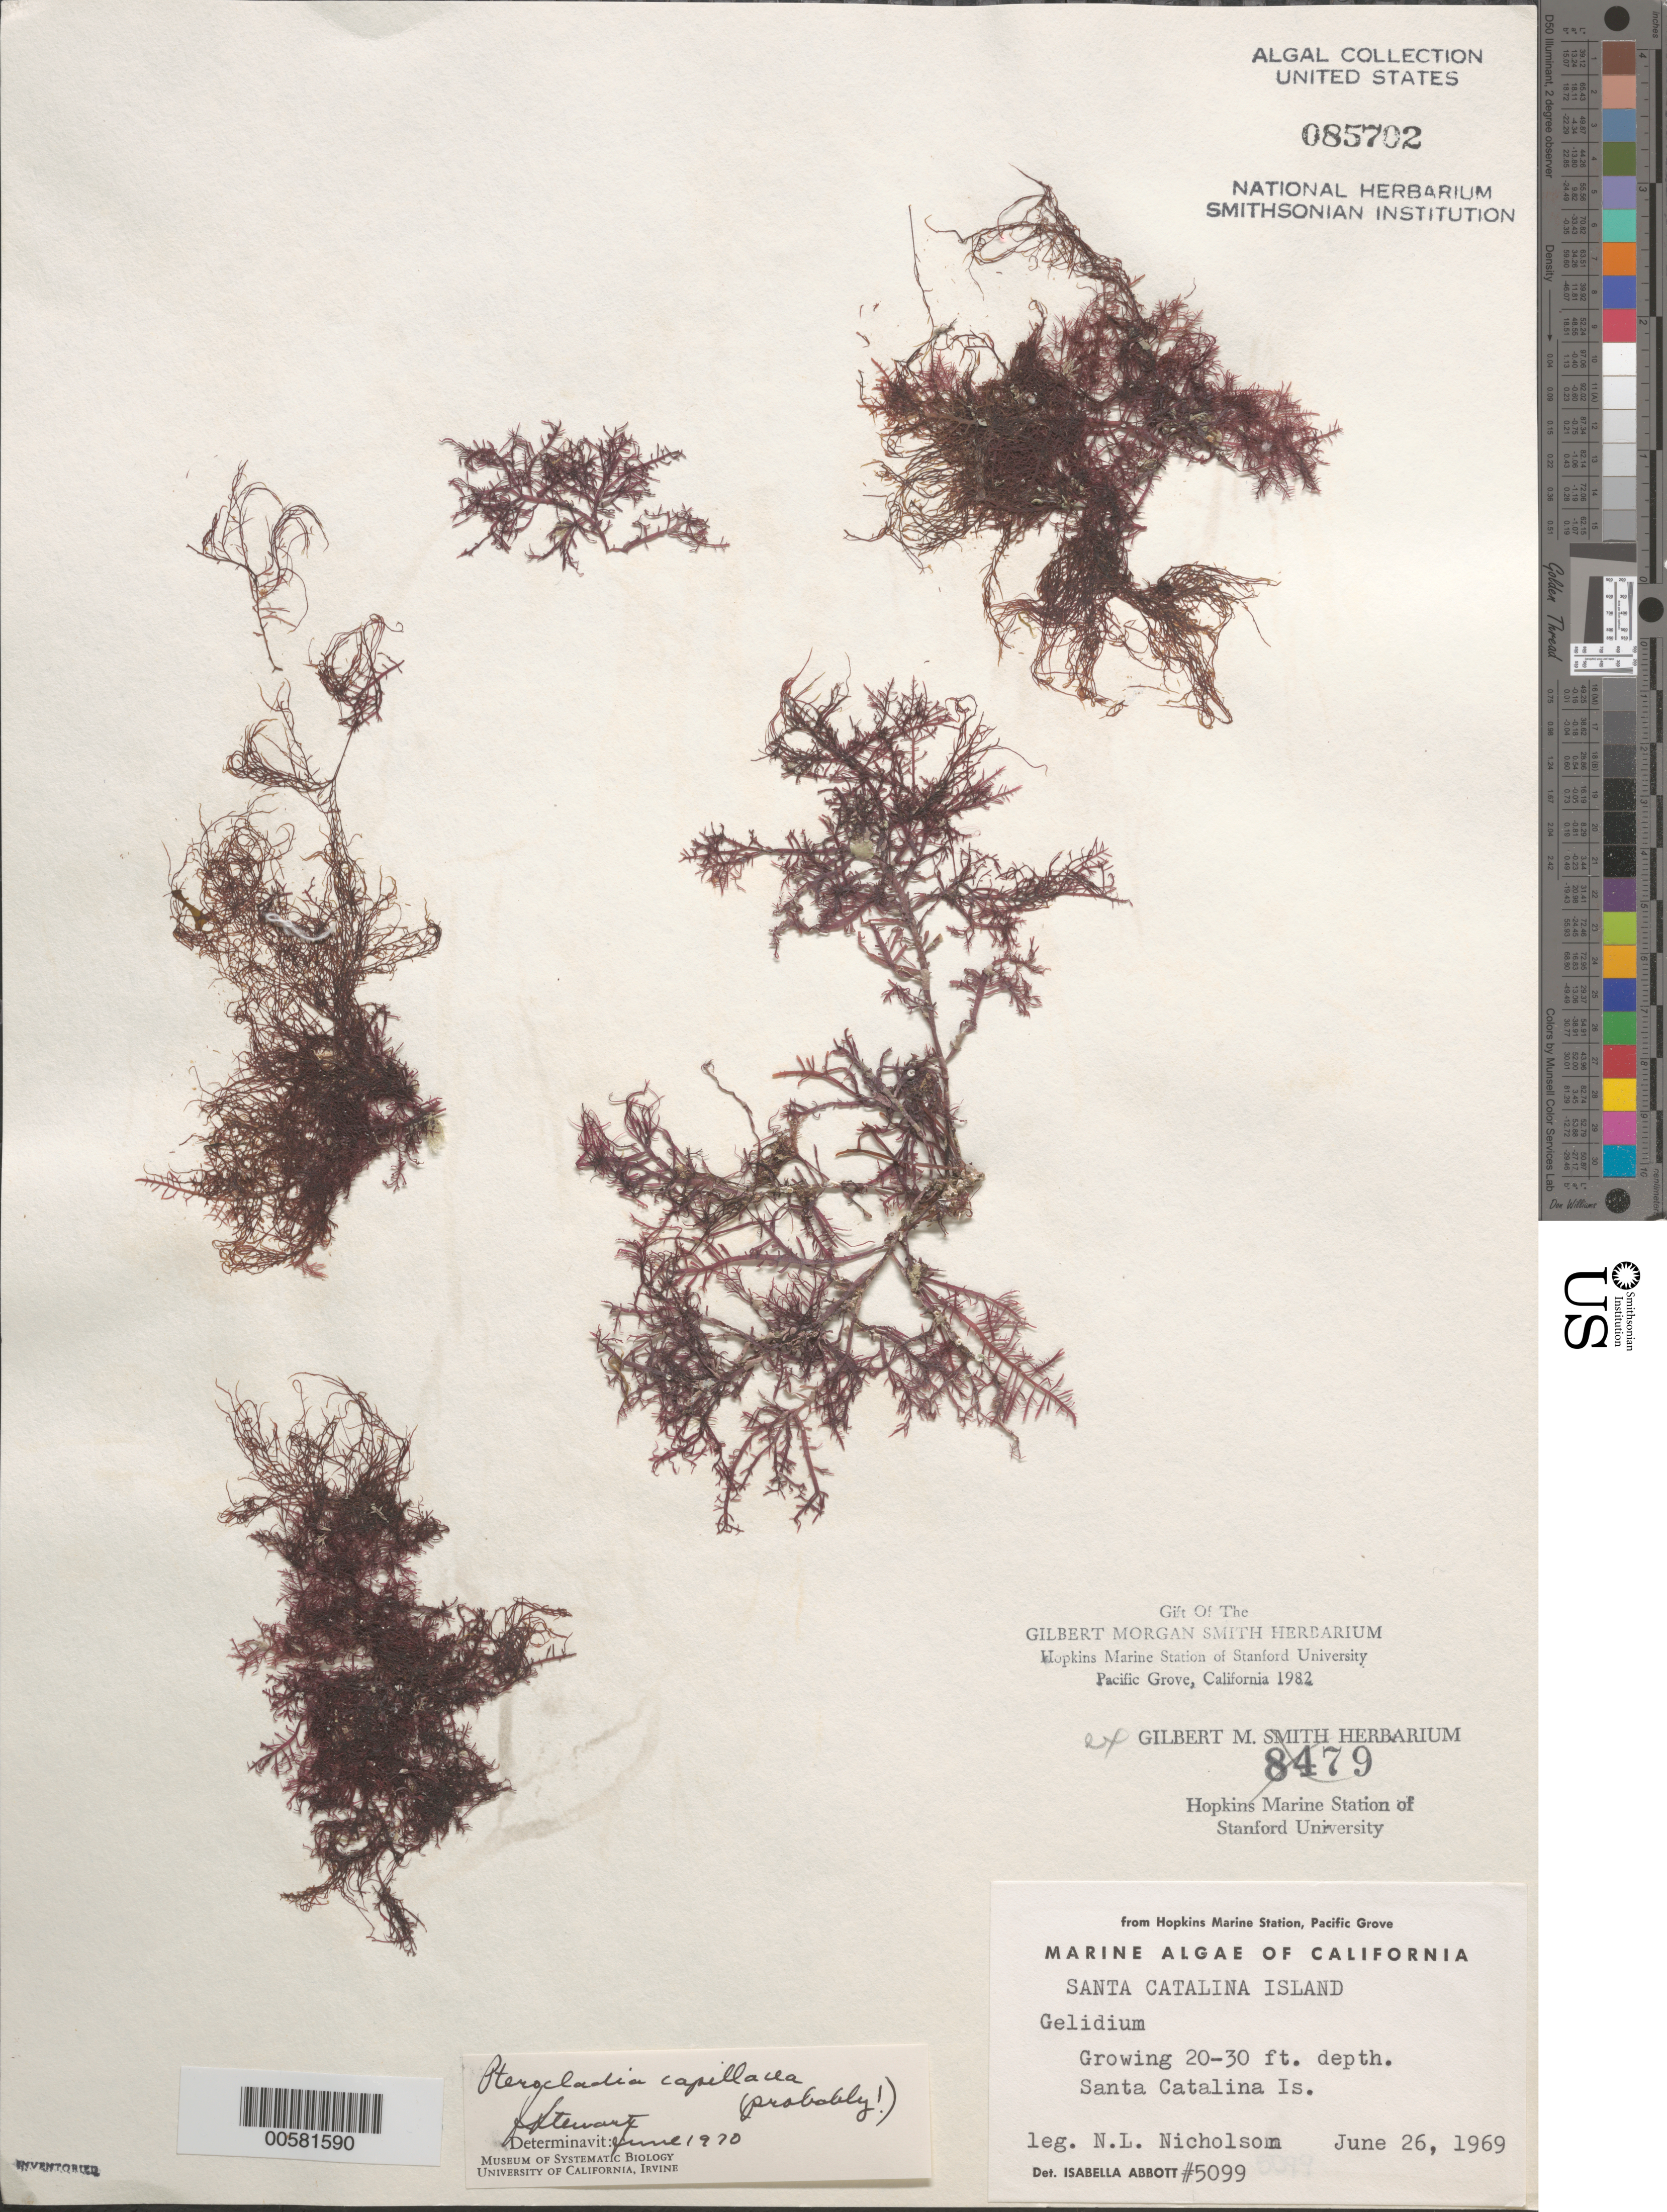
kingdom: Plantae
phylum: Rhodophyta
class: Florideophyceae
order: Gelidiales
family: Pterocladiaceae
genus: Pterocladiella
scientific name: Pterocladiella capillacea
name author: (S.G. Gmel.) Santelices & Hommers.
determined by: Algae name updating Project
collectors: N. Nicholson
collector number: IAA 5099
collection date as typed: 26 Jun 1969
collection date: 1969-06-26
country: United States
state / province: California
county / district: Los Angeles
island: Santa Catalina Island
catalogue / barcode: US 85702